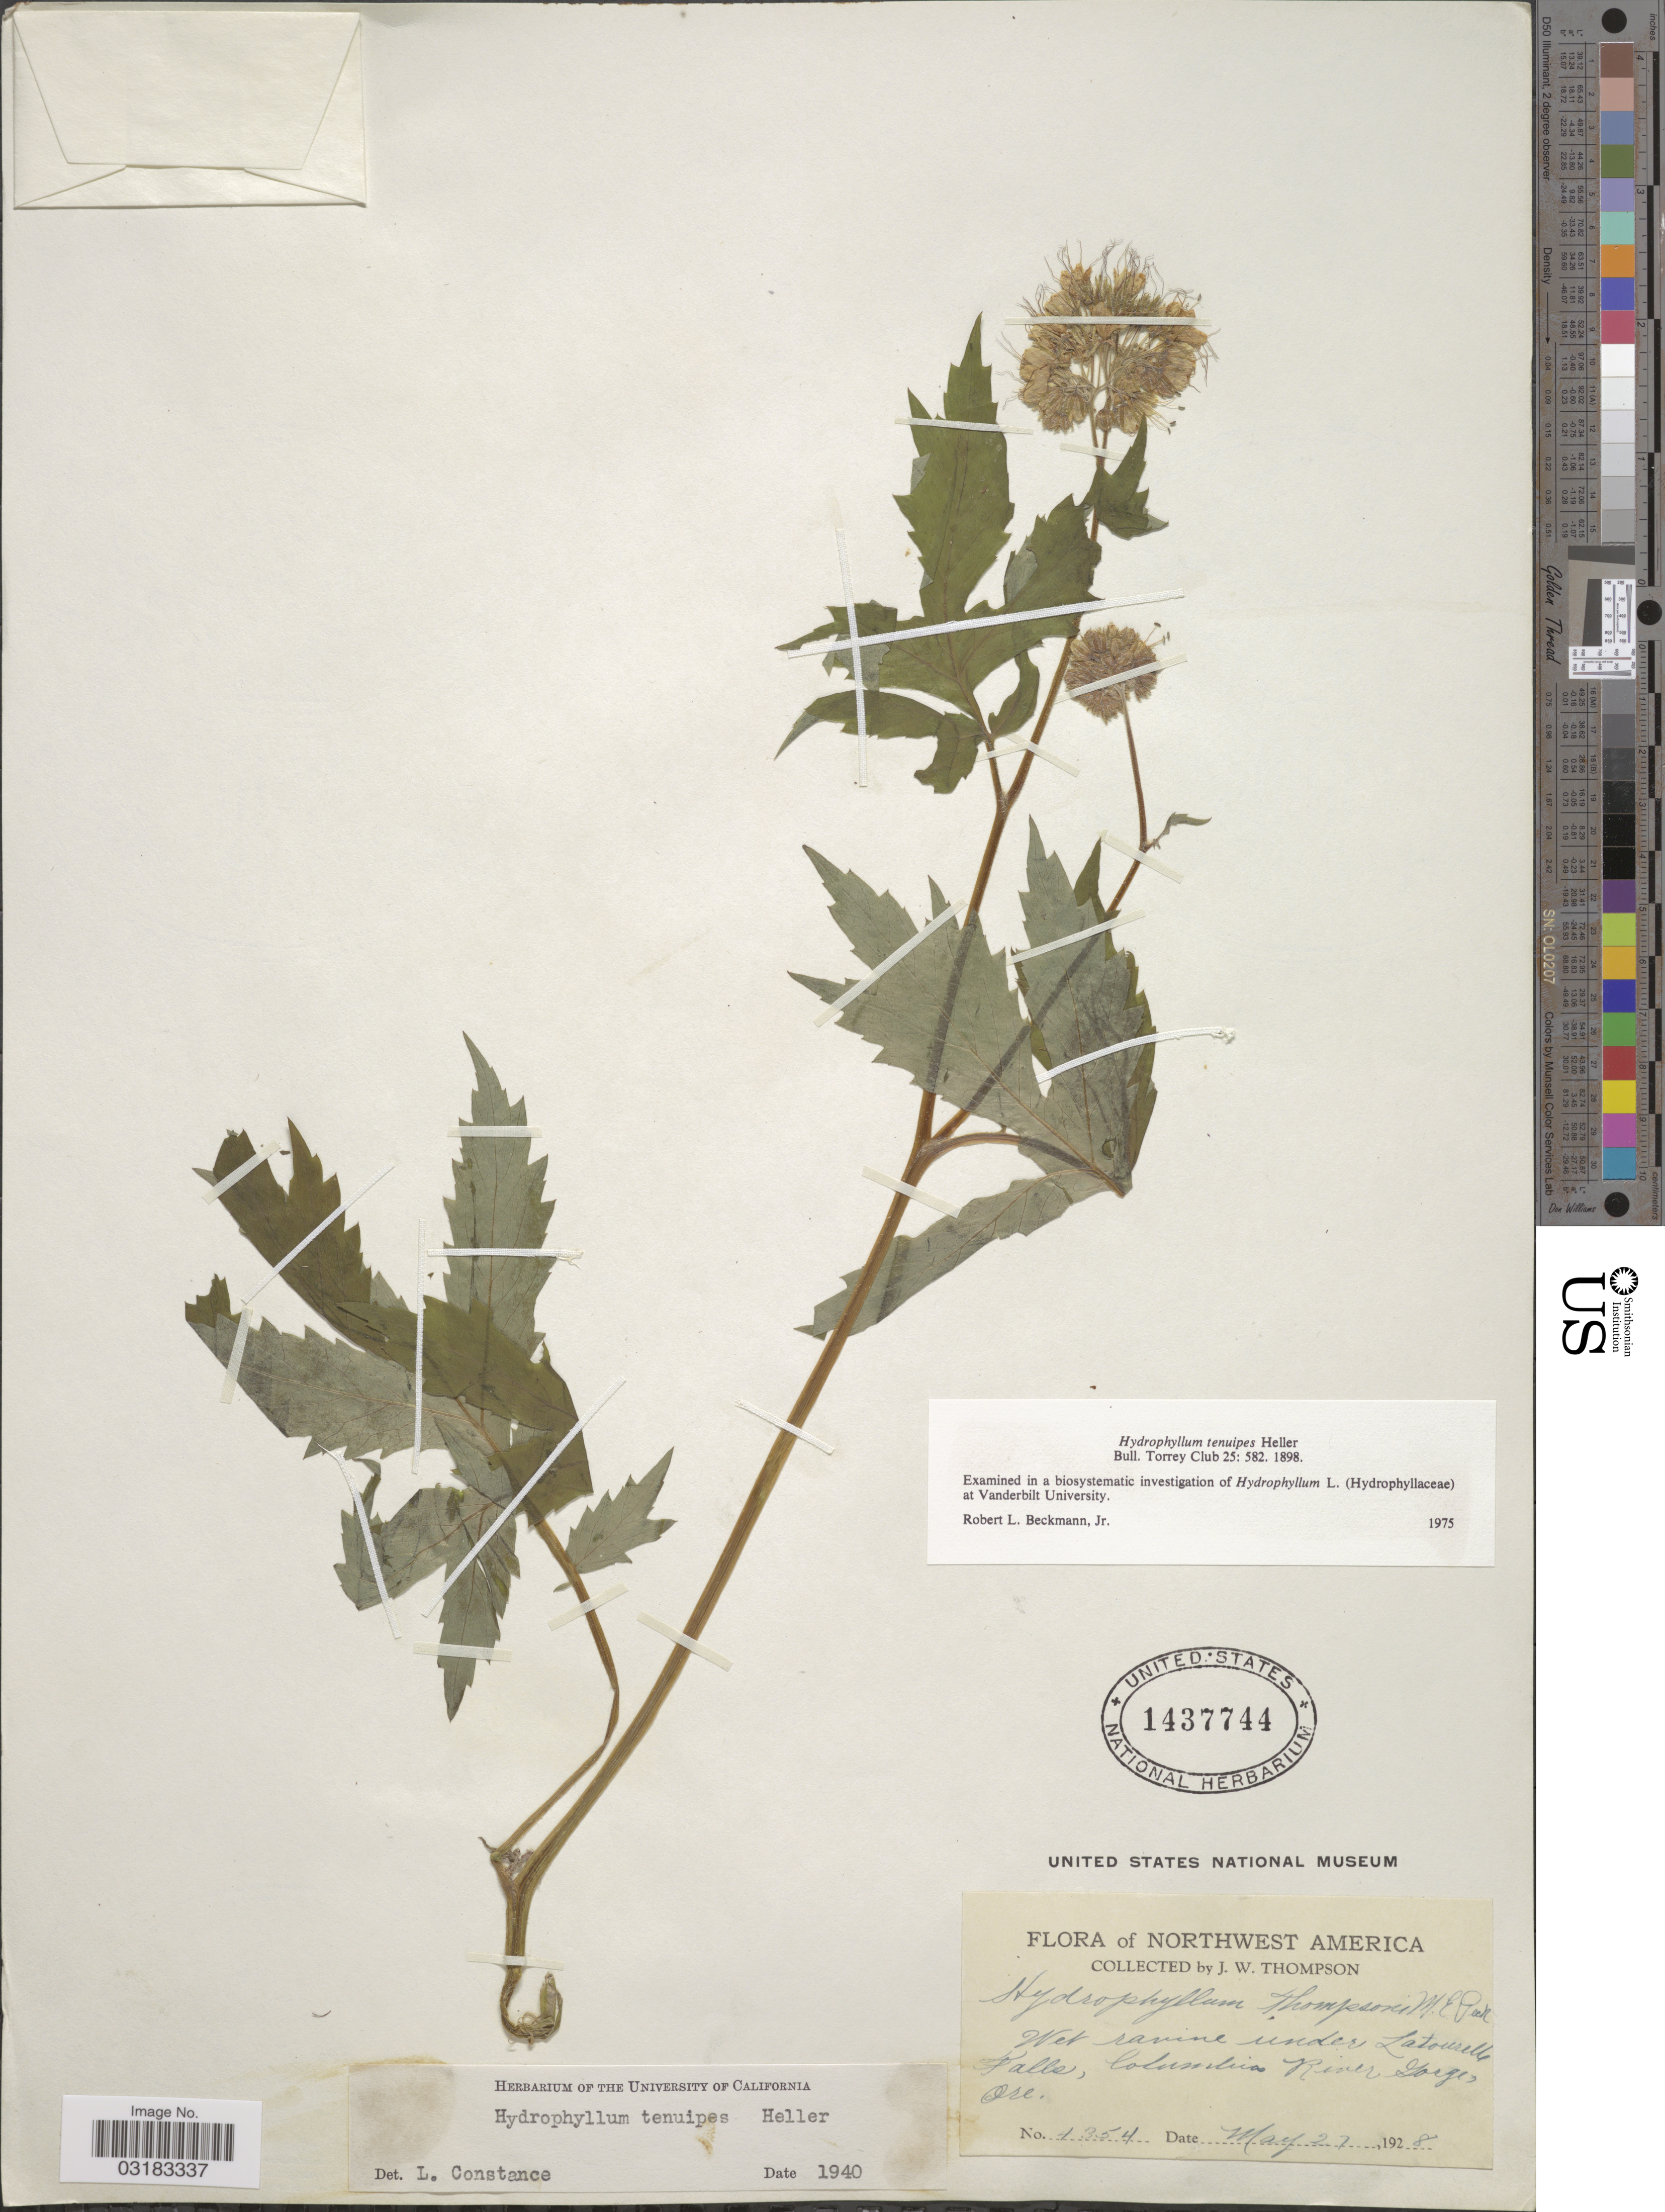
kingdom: Plantae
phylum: Tracheophyta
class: Magnoliopsida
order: Boraginales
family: Hydrophyllaceae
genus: Hydrophyllum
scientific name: Hydrophyllum tenuipes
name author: A. Heller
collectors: J. Thompson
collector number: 4354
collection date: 1928-05-27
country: United States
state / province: Oregon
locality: Northwest America. Wet ravine under Latourelle Falls, Columbia River.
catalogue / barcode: US 1437744